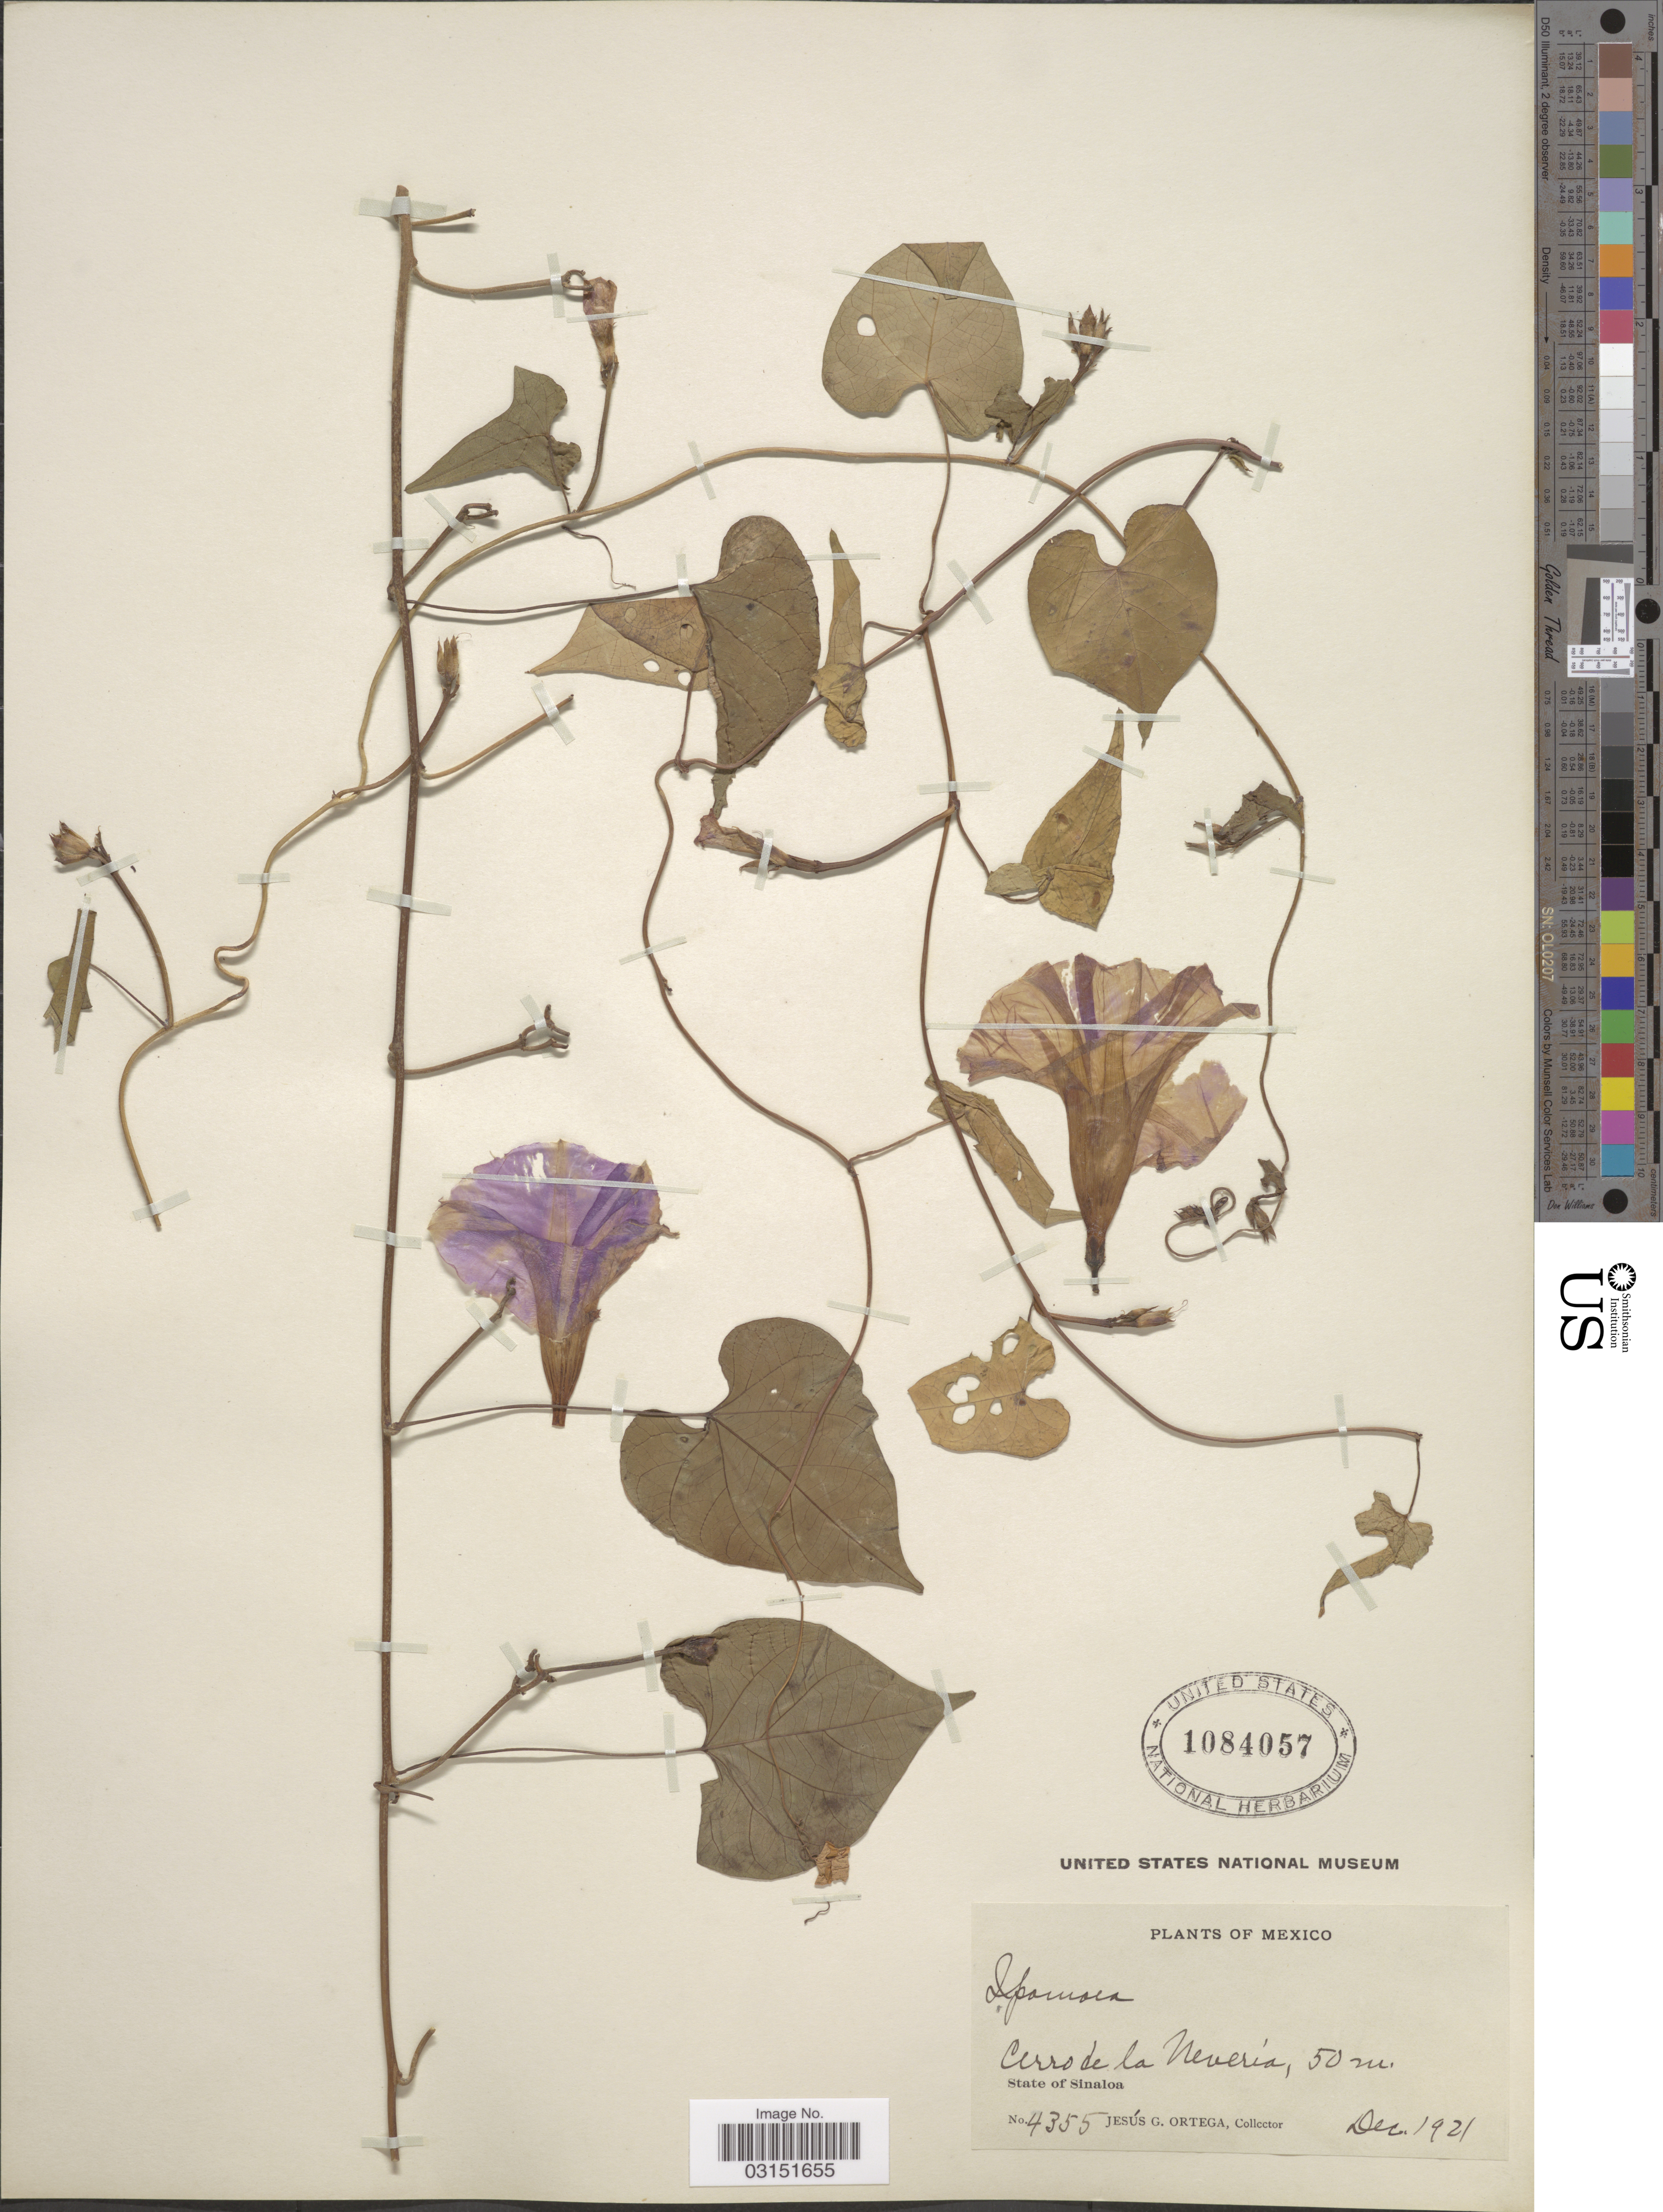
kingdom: Plantae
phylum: Tracheophyta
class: Magnoliopsida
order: Solanales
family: Convolvulaceae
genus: Ipomoea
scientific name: Ipomoea trifida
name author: (Kunth) G. Don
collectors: J. Ortega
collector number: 4355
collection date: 1921-12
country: Mexico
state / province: Sinaloa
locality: Cerro de la Nevería.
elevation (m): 50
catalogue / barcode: US 1084057